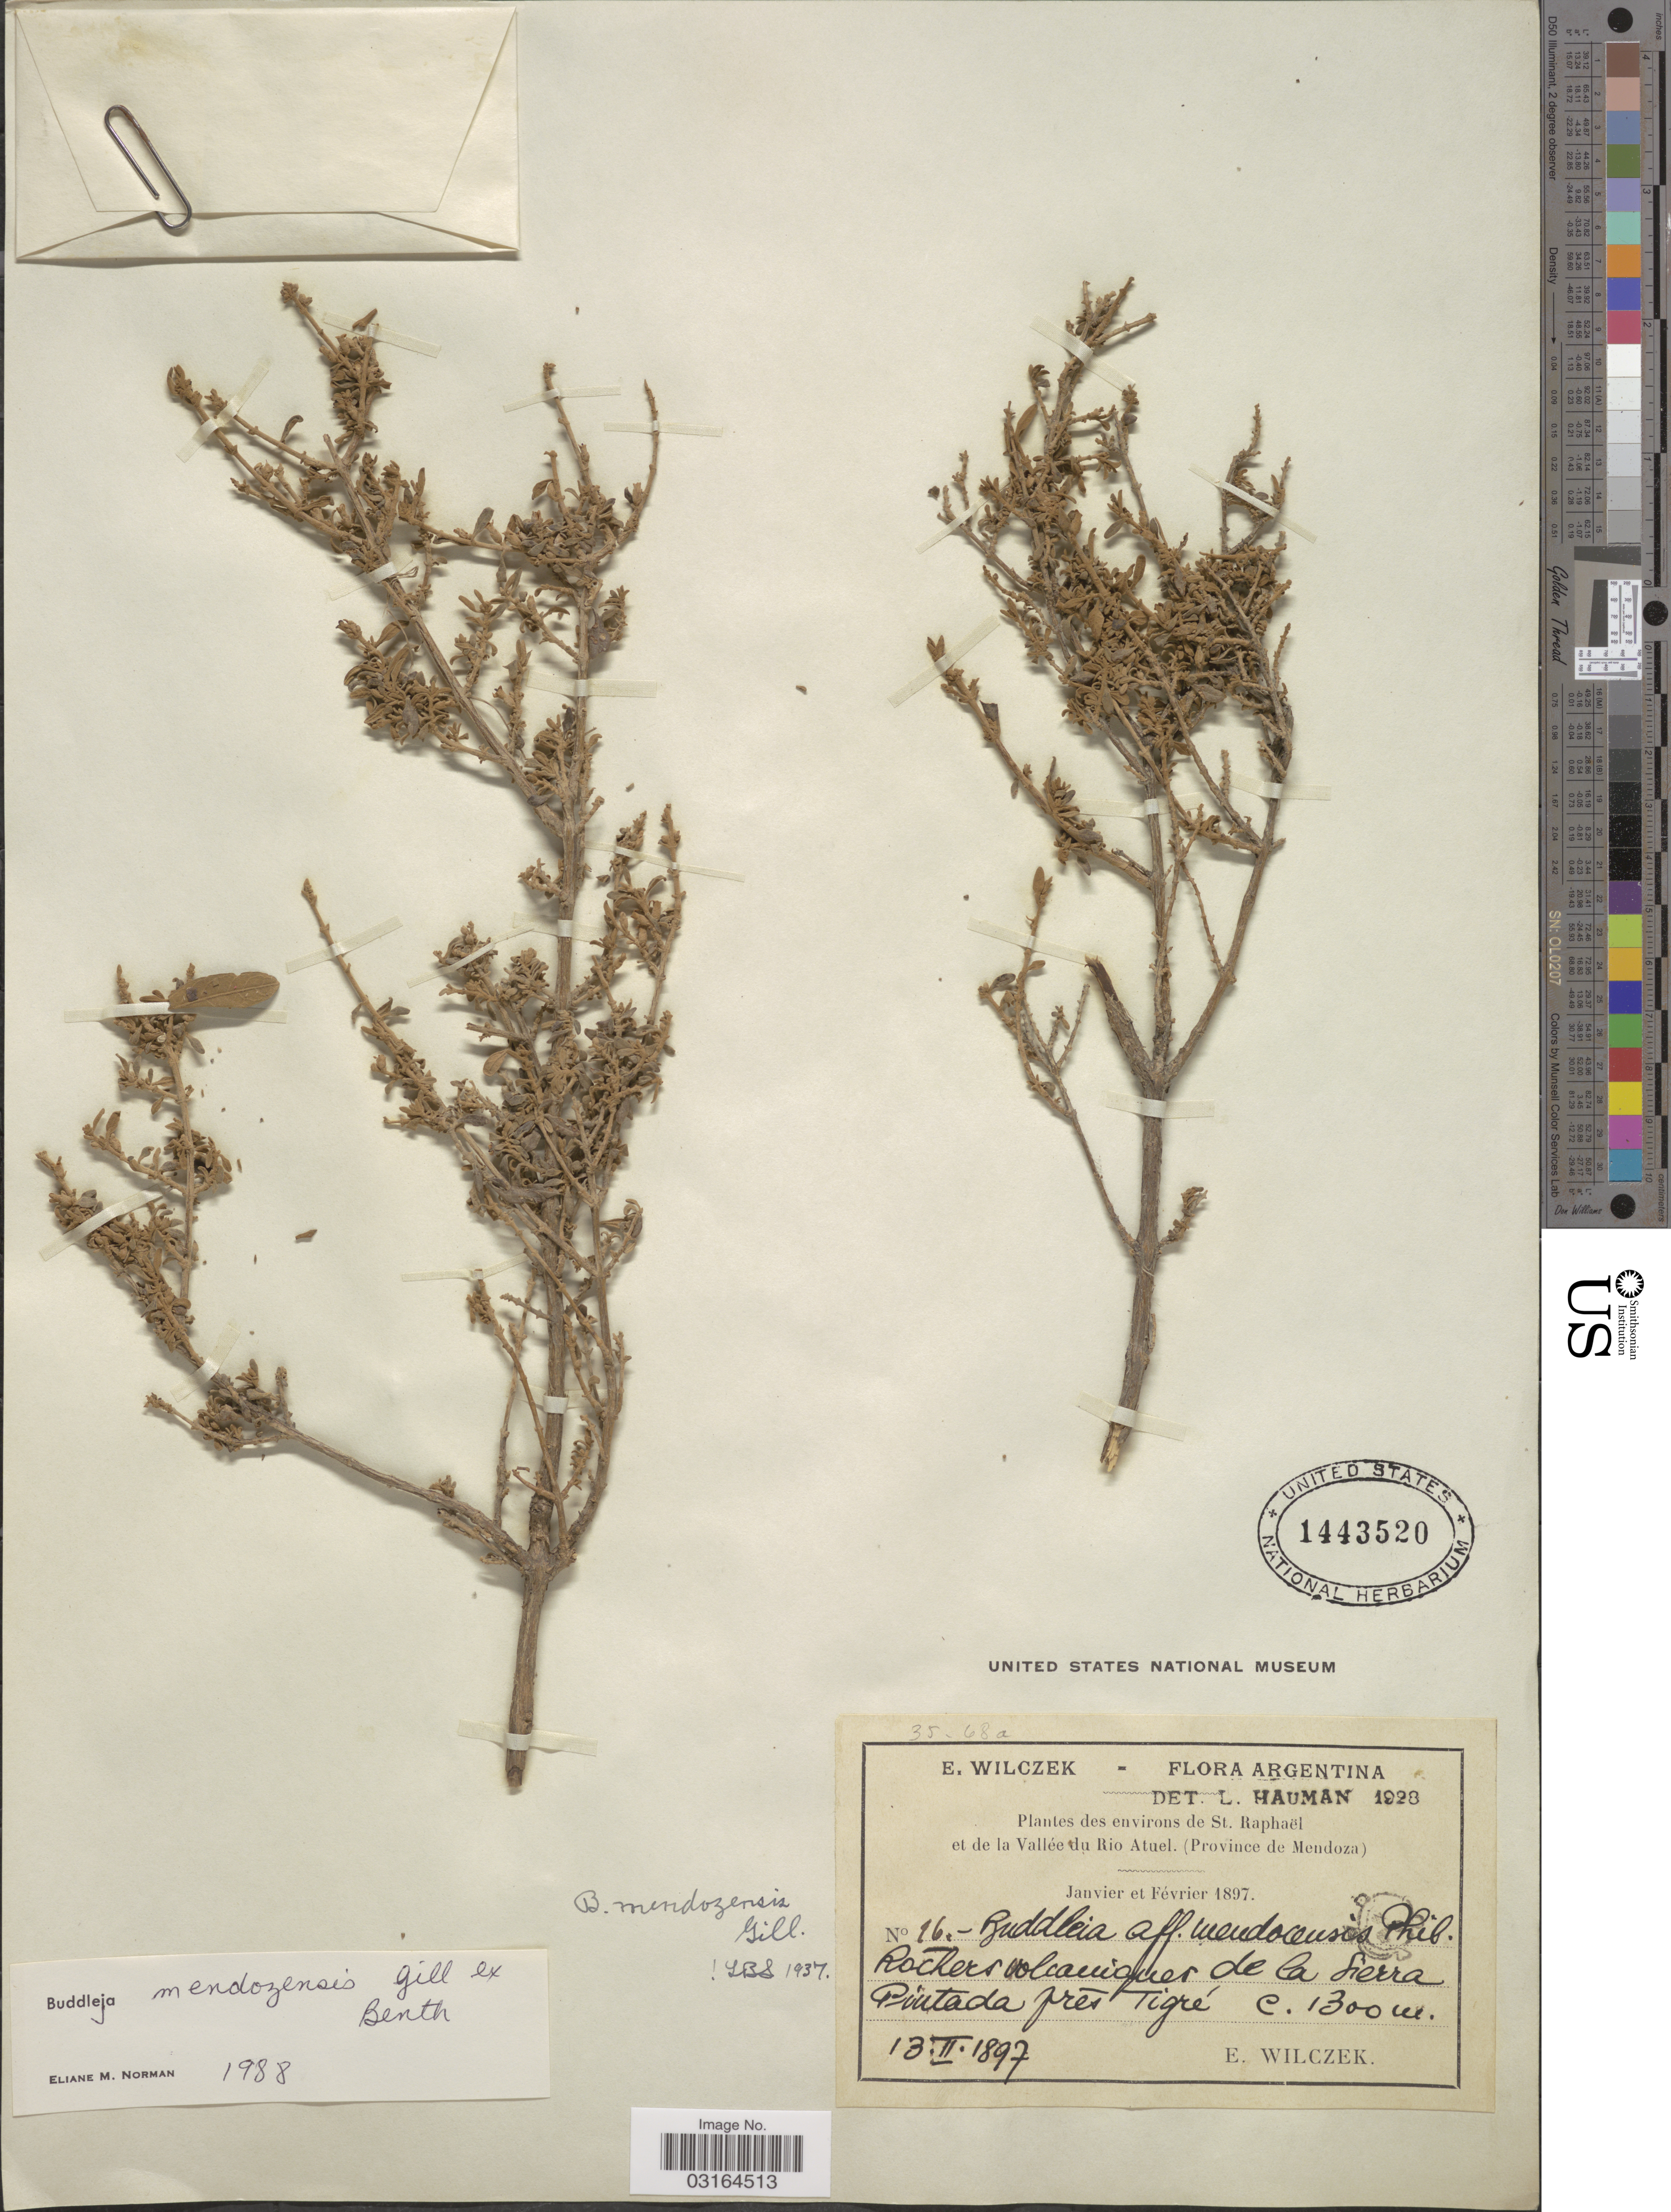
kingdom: Plantae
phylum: Tracheophyta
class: Magnoliopsida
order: Lamiales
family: Scrophulariaceae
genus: Buddleja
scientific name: Buddleja mendozensis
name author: Gillet ex Benth.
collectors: E. Wilczek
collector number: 16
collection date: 1897-02-13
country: Argentina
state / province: Mendoza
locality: Environs de St. Raphaël et de la Vallée du Rio Atuel. Roches volcaniques de la Sierra Pintada prés Tigré.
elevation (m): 1300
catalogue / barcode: US 1443520